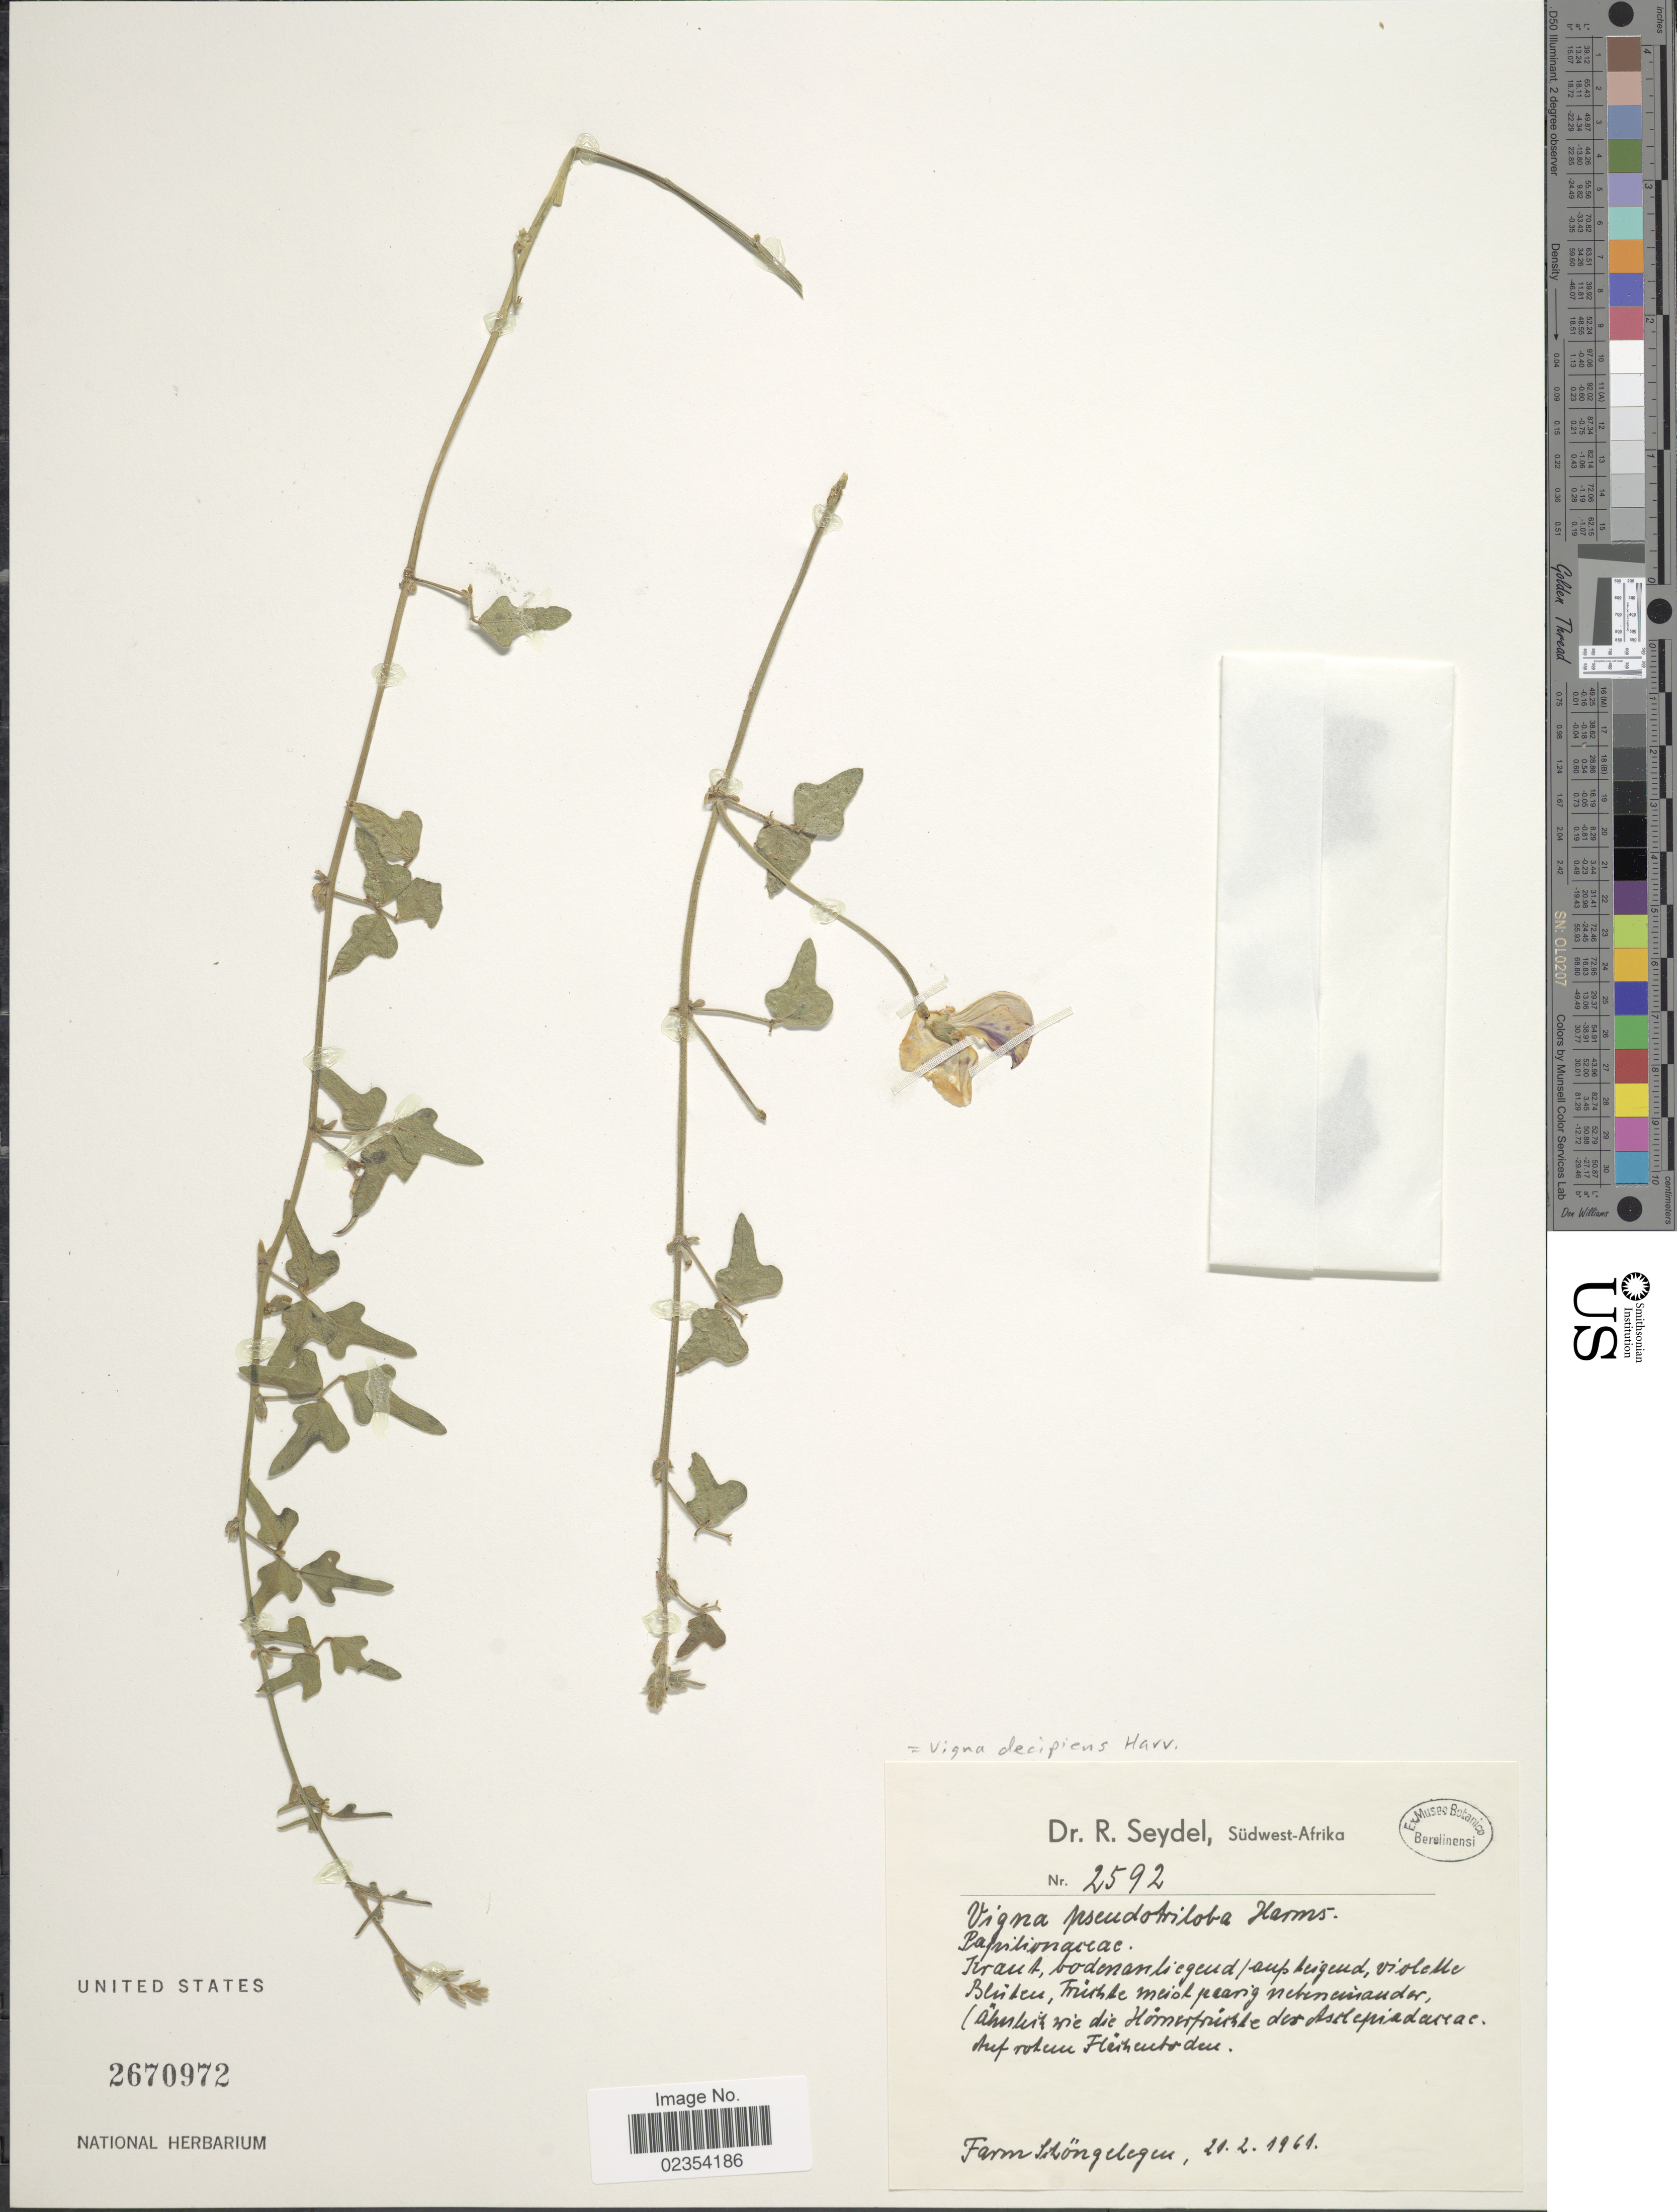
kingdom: Plantae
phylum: Tracheophyta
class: Magnoliopsida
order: Fabales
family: Fabaceae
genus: Vigna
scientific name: Vigna decipiens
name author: Harv.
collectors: R. Seydel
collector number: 2592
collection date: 1961-02-20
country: Namibia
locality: Südwest-Afrika, Kraut boden anliegend/auf leigend, violette Blüten, früchte meish paarig nicheneinder. [Southwest Africa, herb lying on the ground/birght purple flowers, fruits usually not in pairs.]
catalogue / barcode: US 2670972